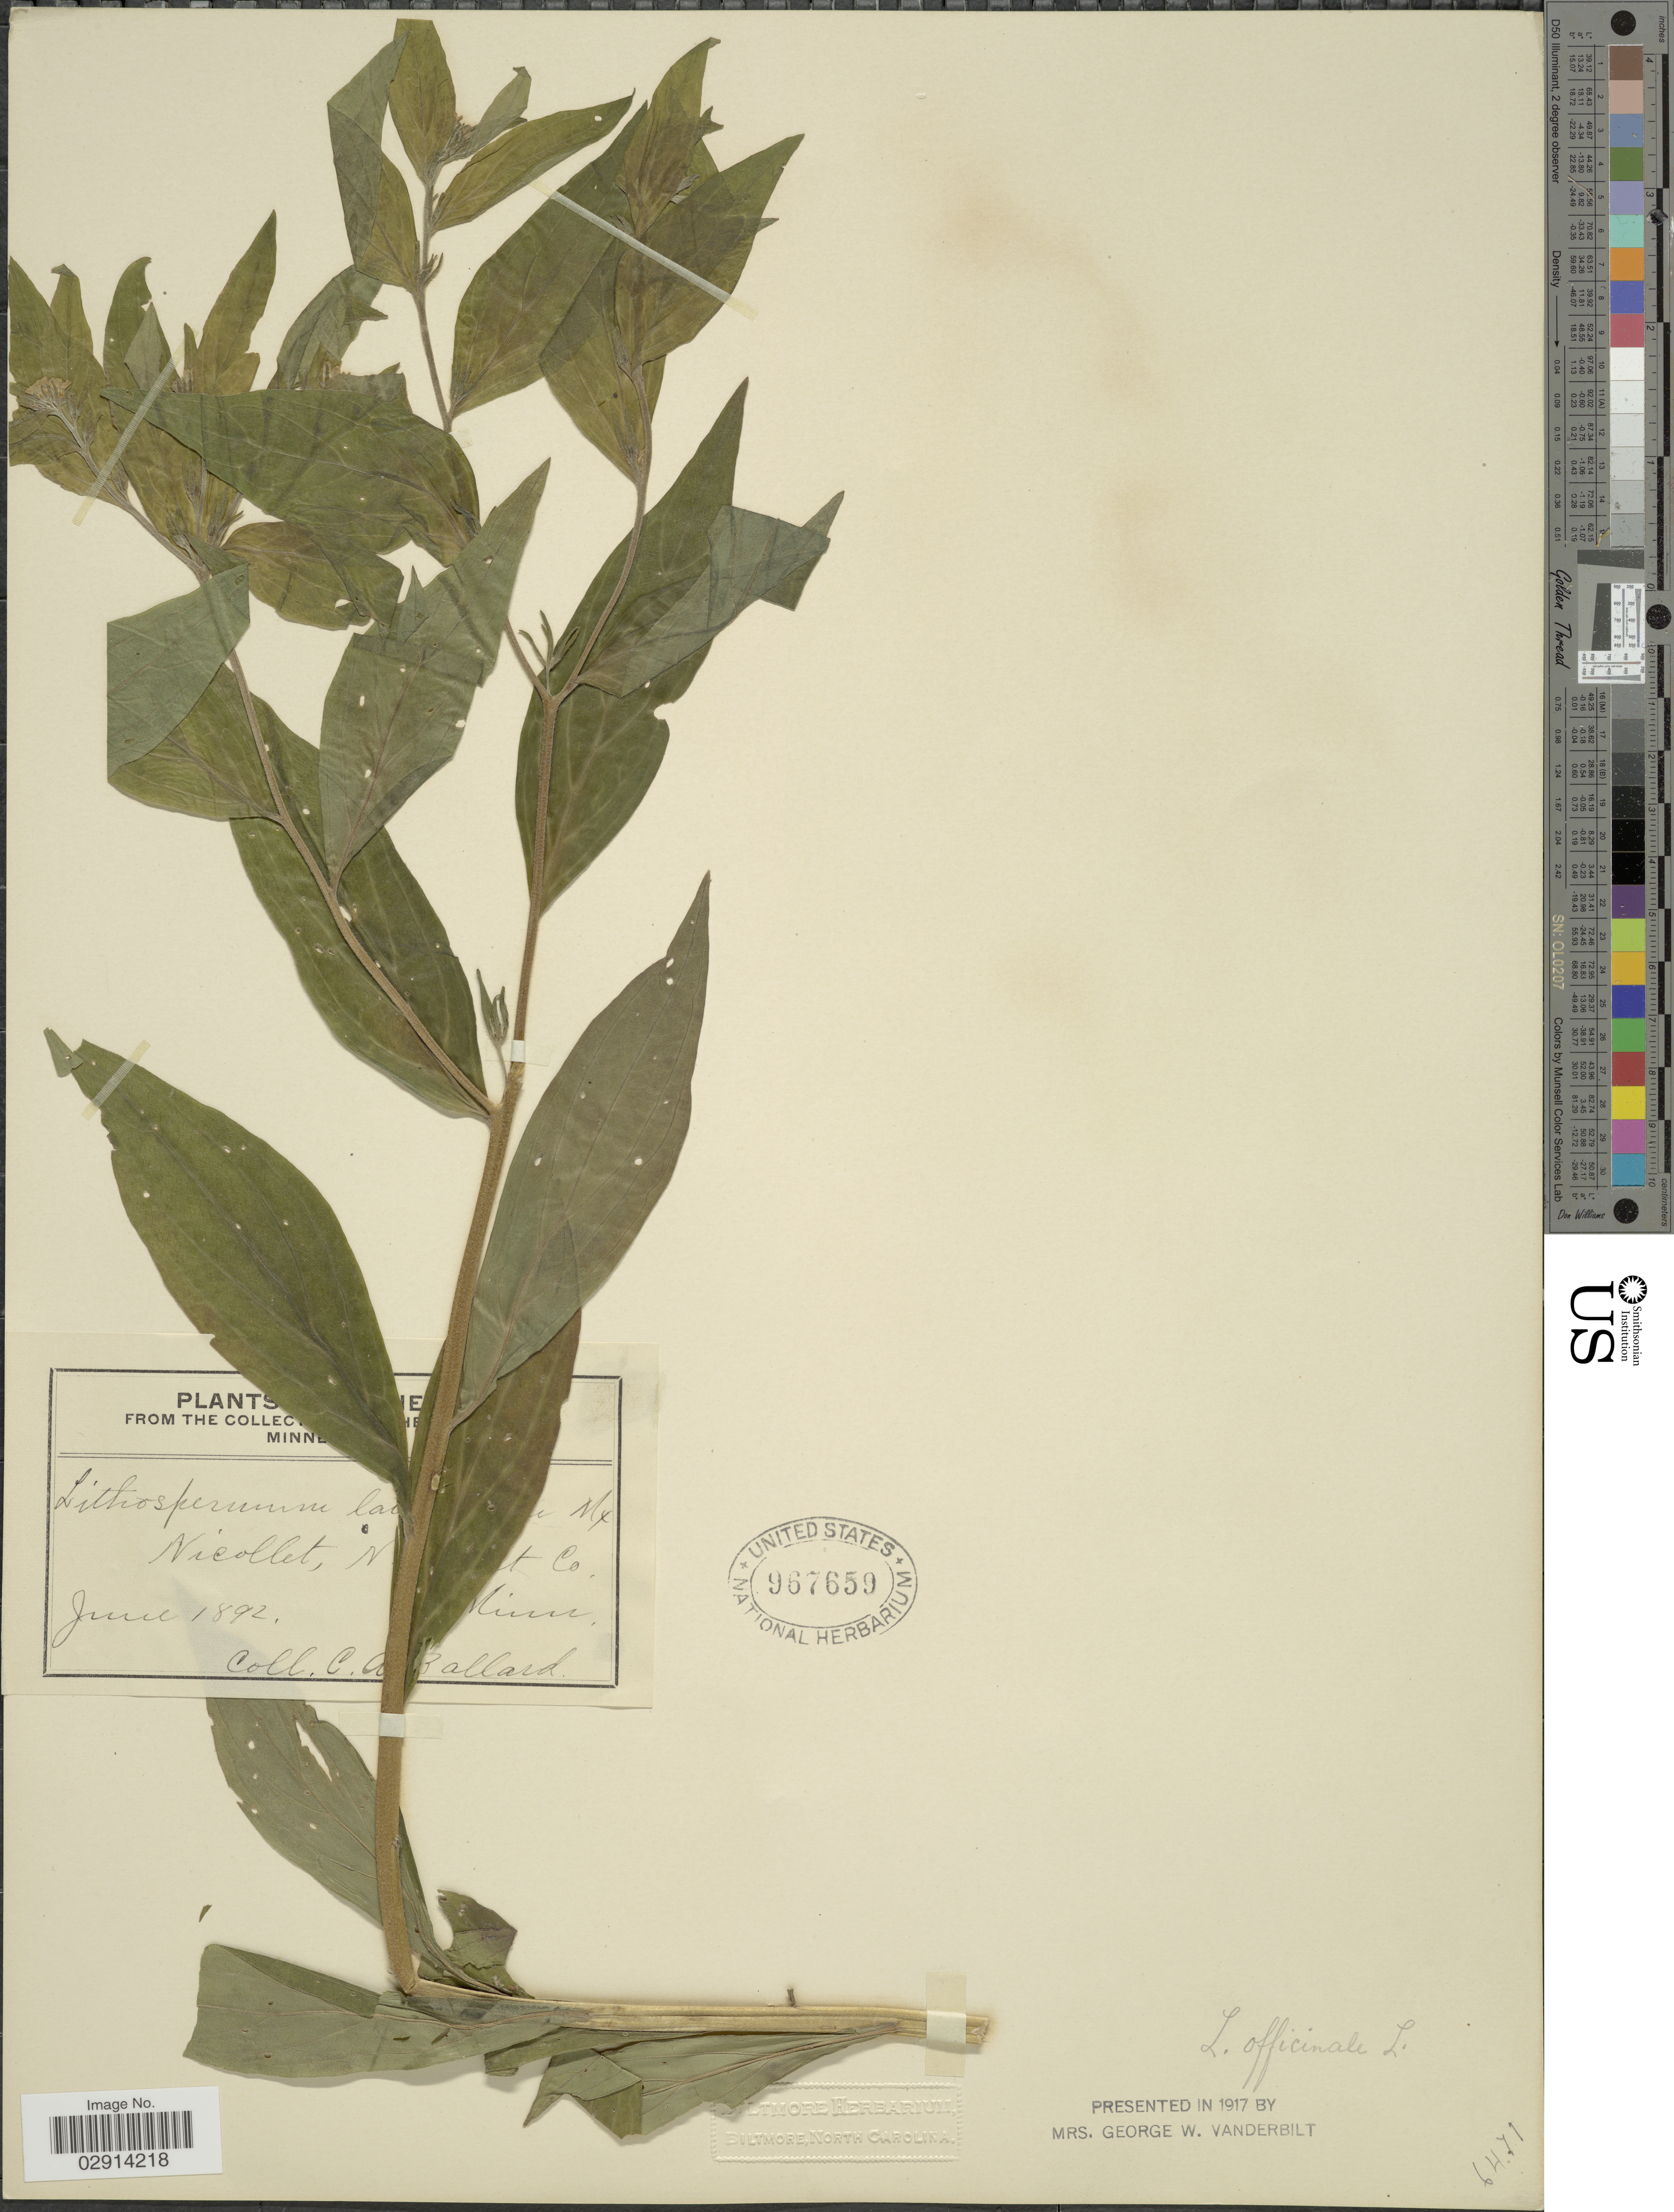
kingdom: Plantae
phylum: Tracheophyta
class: Magnoliopsida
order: Boraginales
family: Boraginaceae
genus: Lithospermum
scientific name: Lithospermum latifolium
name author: Michx.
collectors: C. A. Ballard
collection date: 1892-06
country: United States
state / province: Minnesota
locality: Nicollet, Nicollet Co.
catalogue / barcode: US 967659